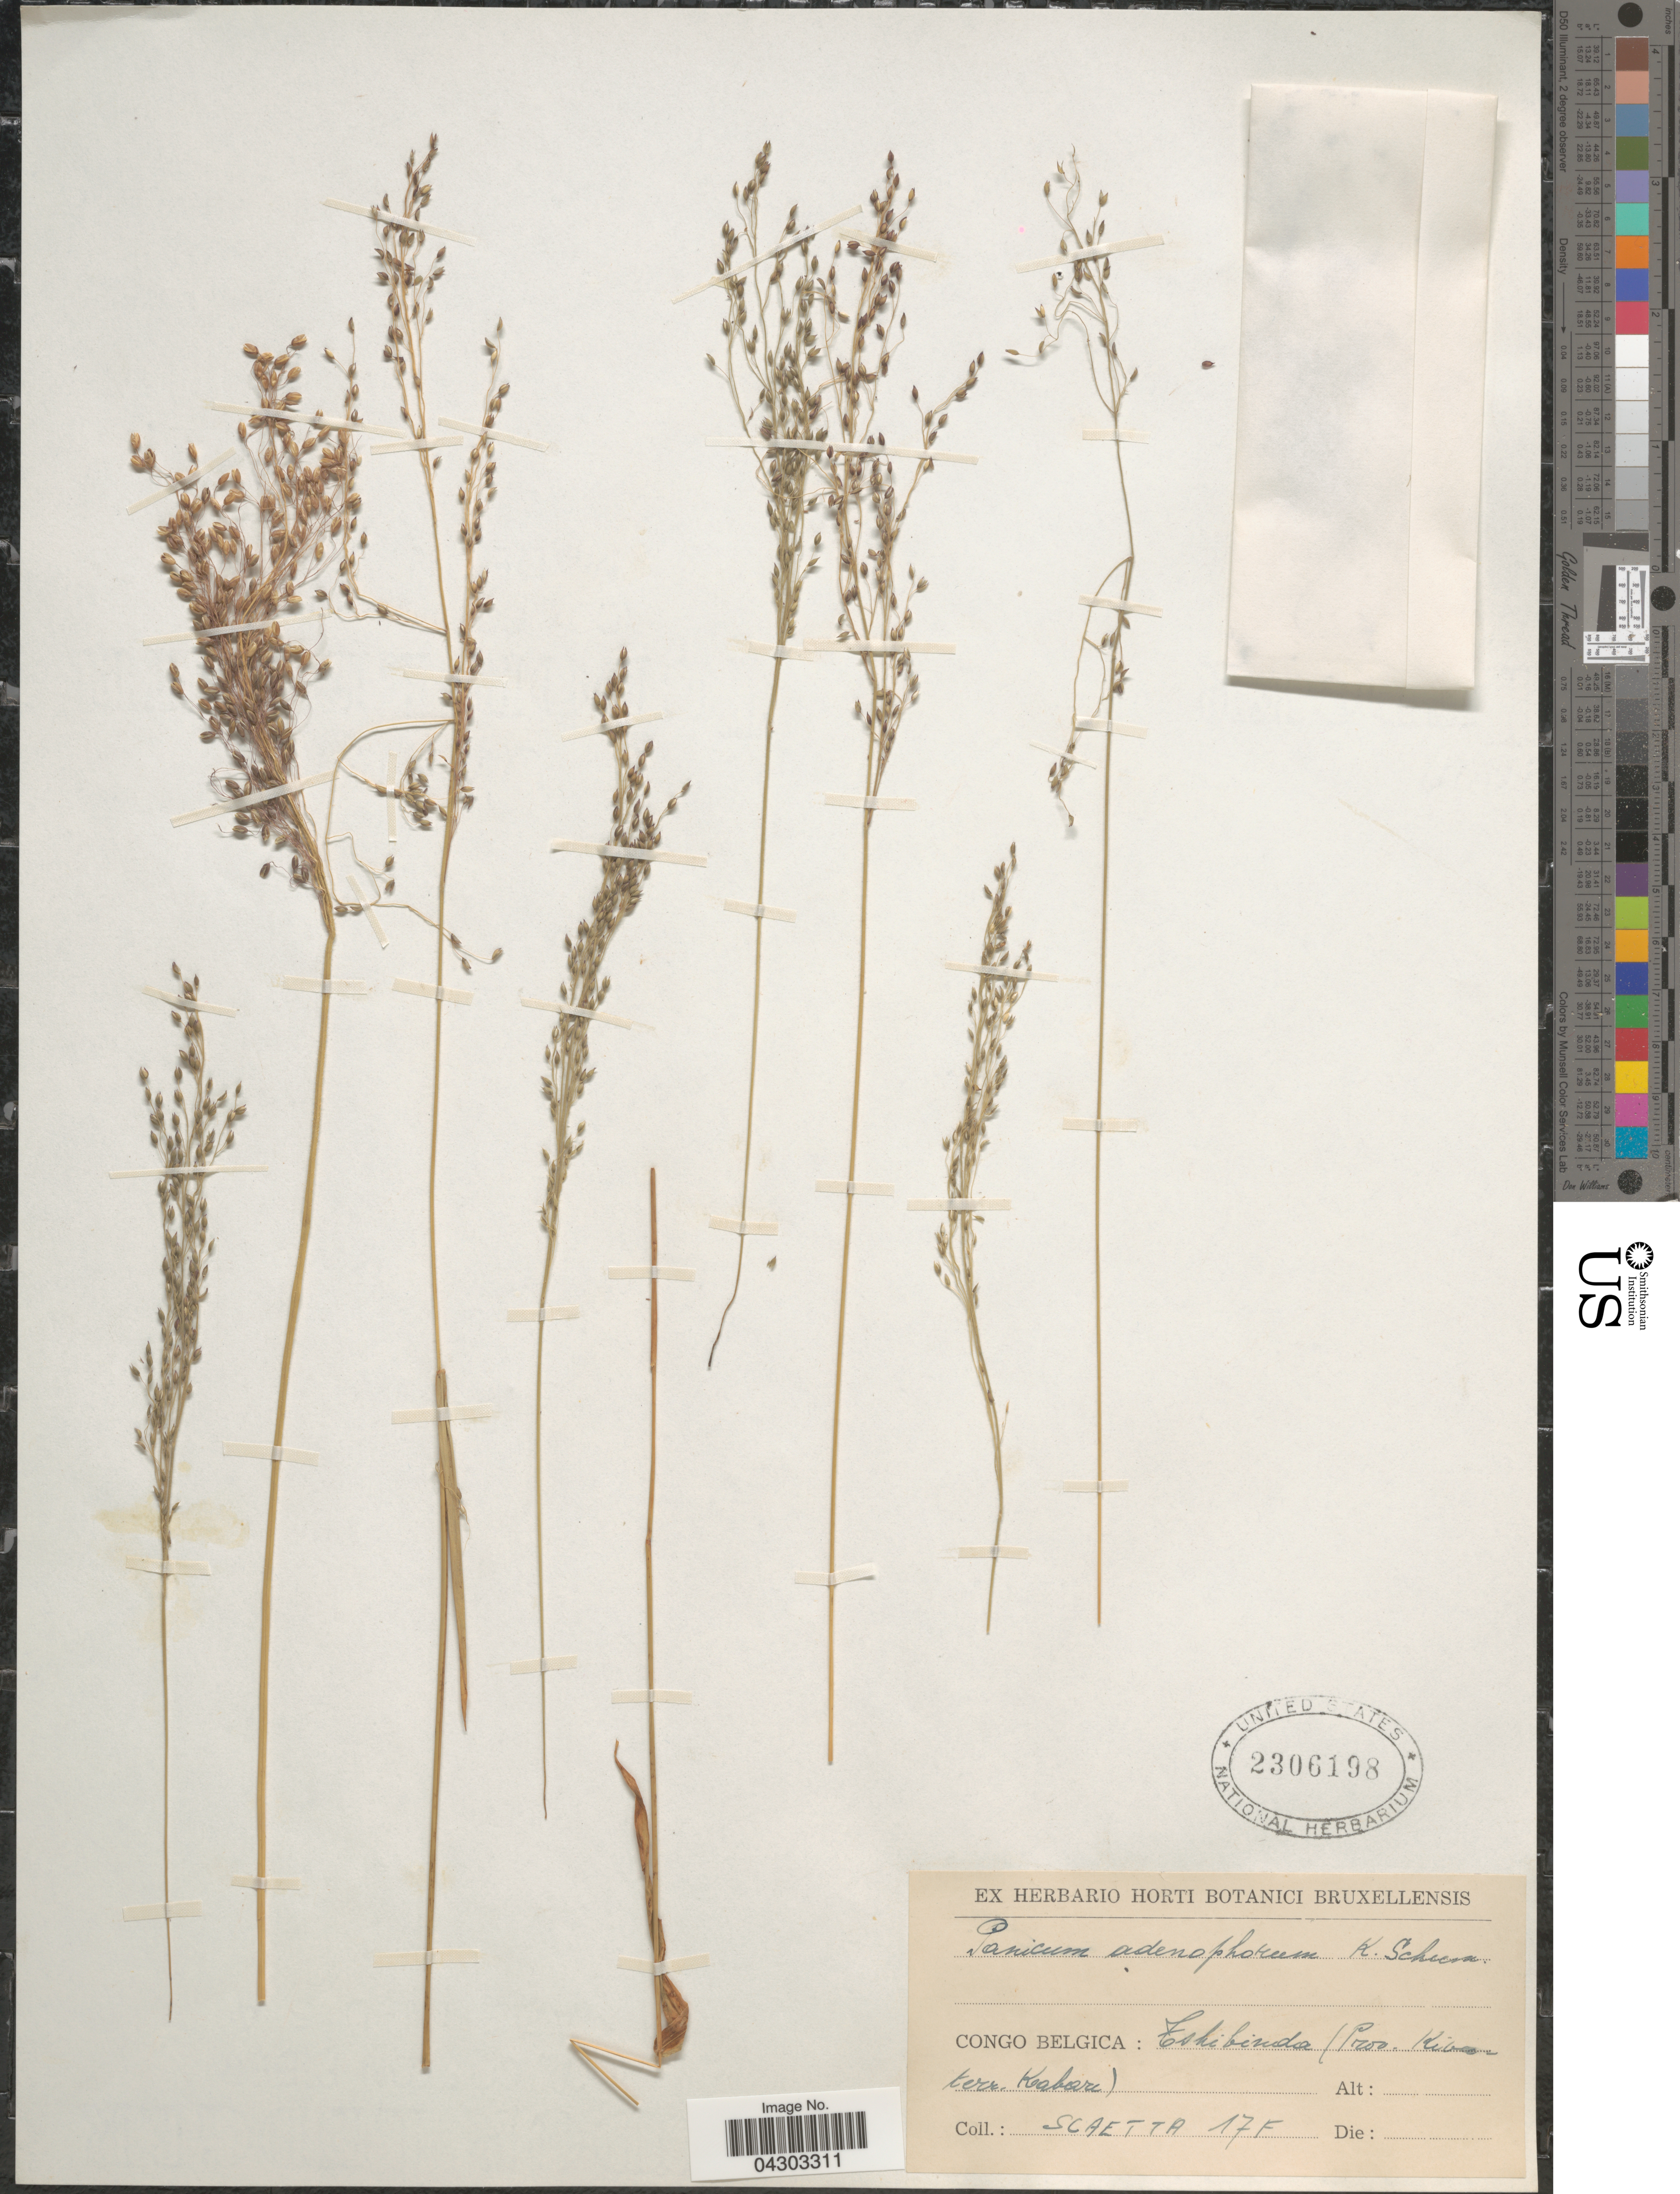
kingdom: Plantae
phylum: Tracheophyta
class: Liliopsida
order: Poales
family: Poaceae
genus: Panicum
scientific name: Panicum adenophorum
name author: K. Schum. in Engl.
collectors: Scaetta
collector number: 17F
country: Congo, Democratic Republic of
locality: Congo Belgica: Tschibinda (Prov. Kivu terr. Kabari).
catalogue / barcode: US 2306198